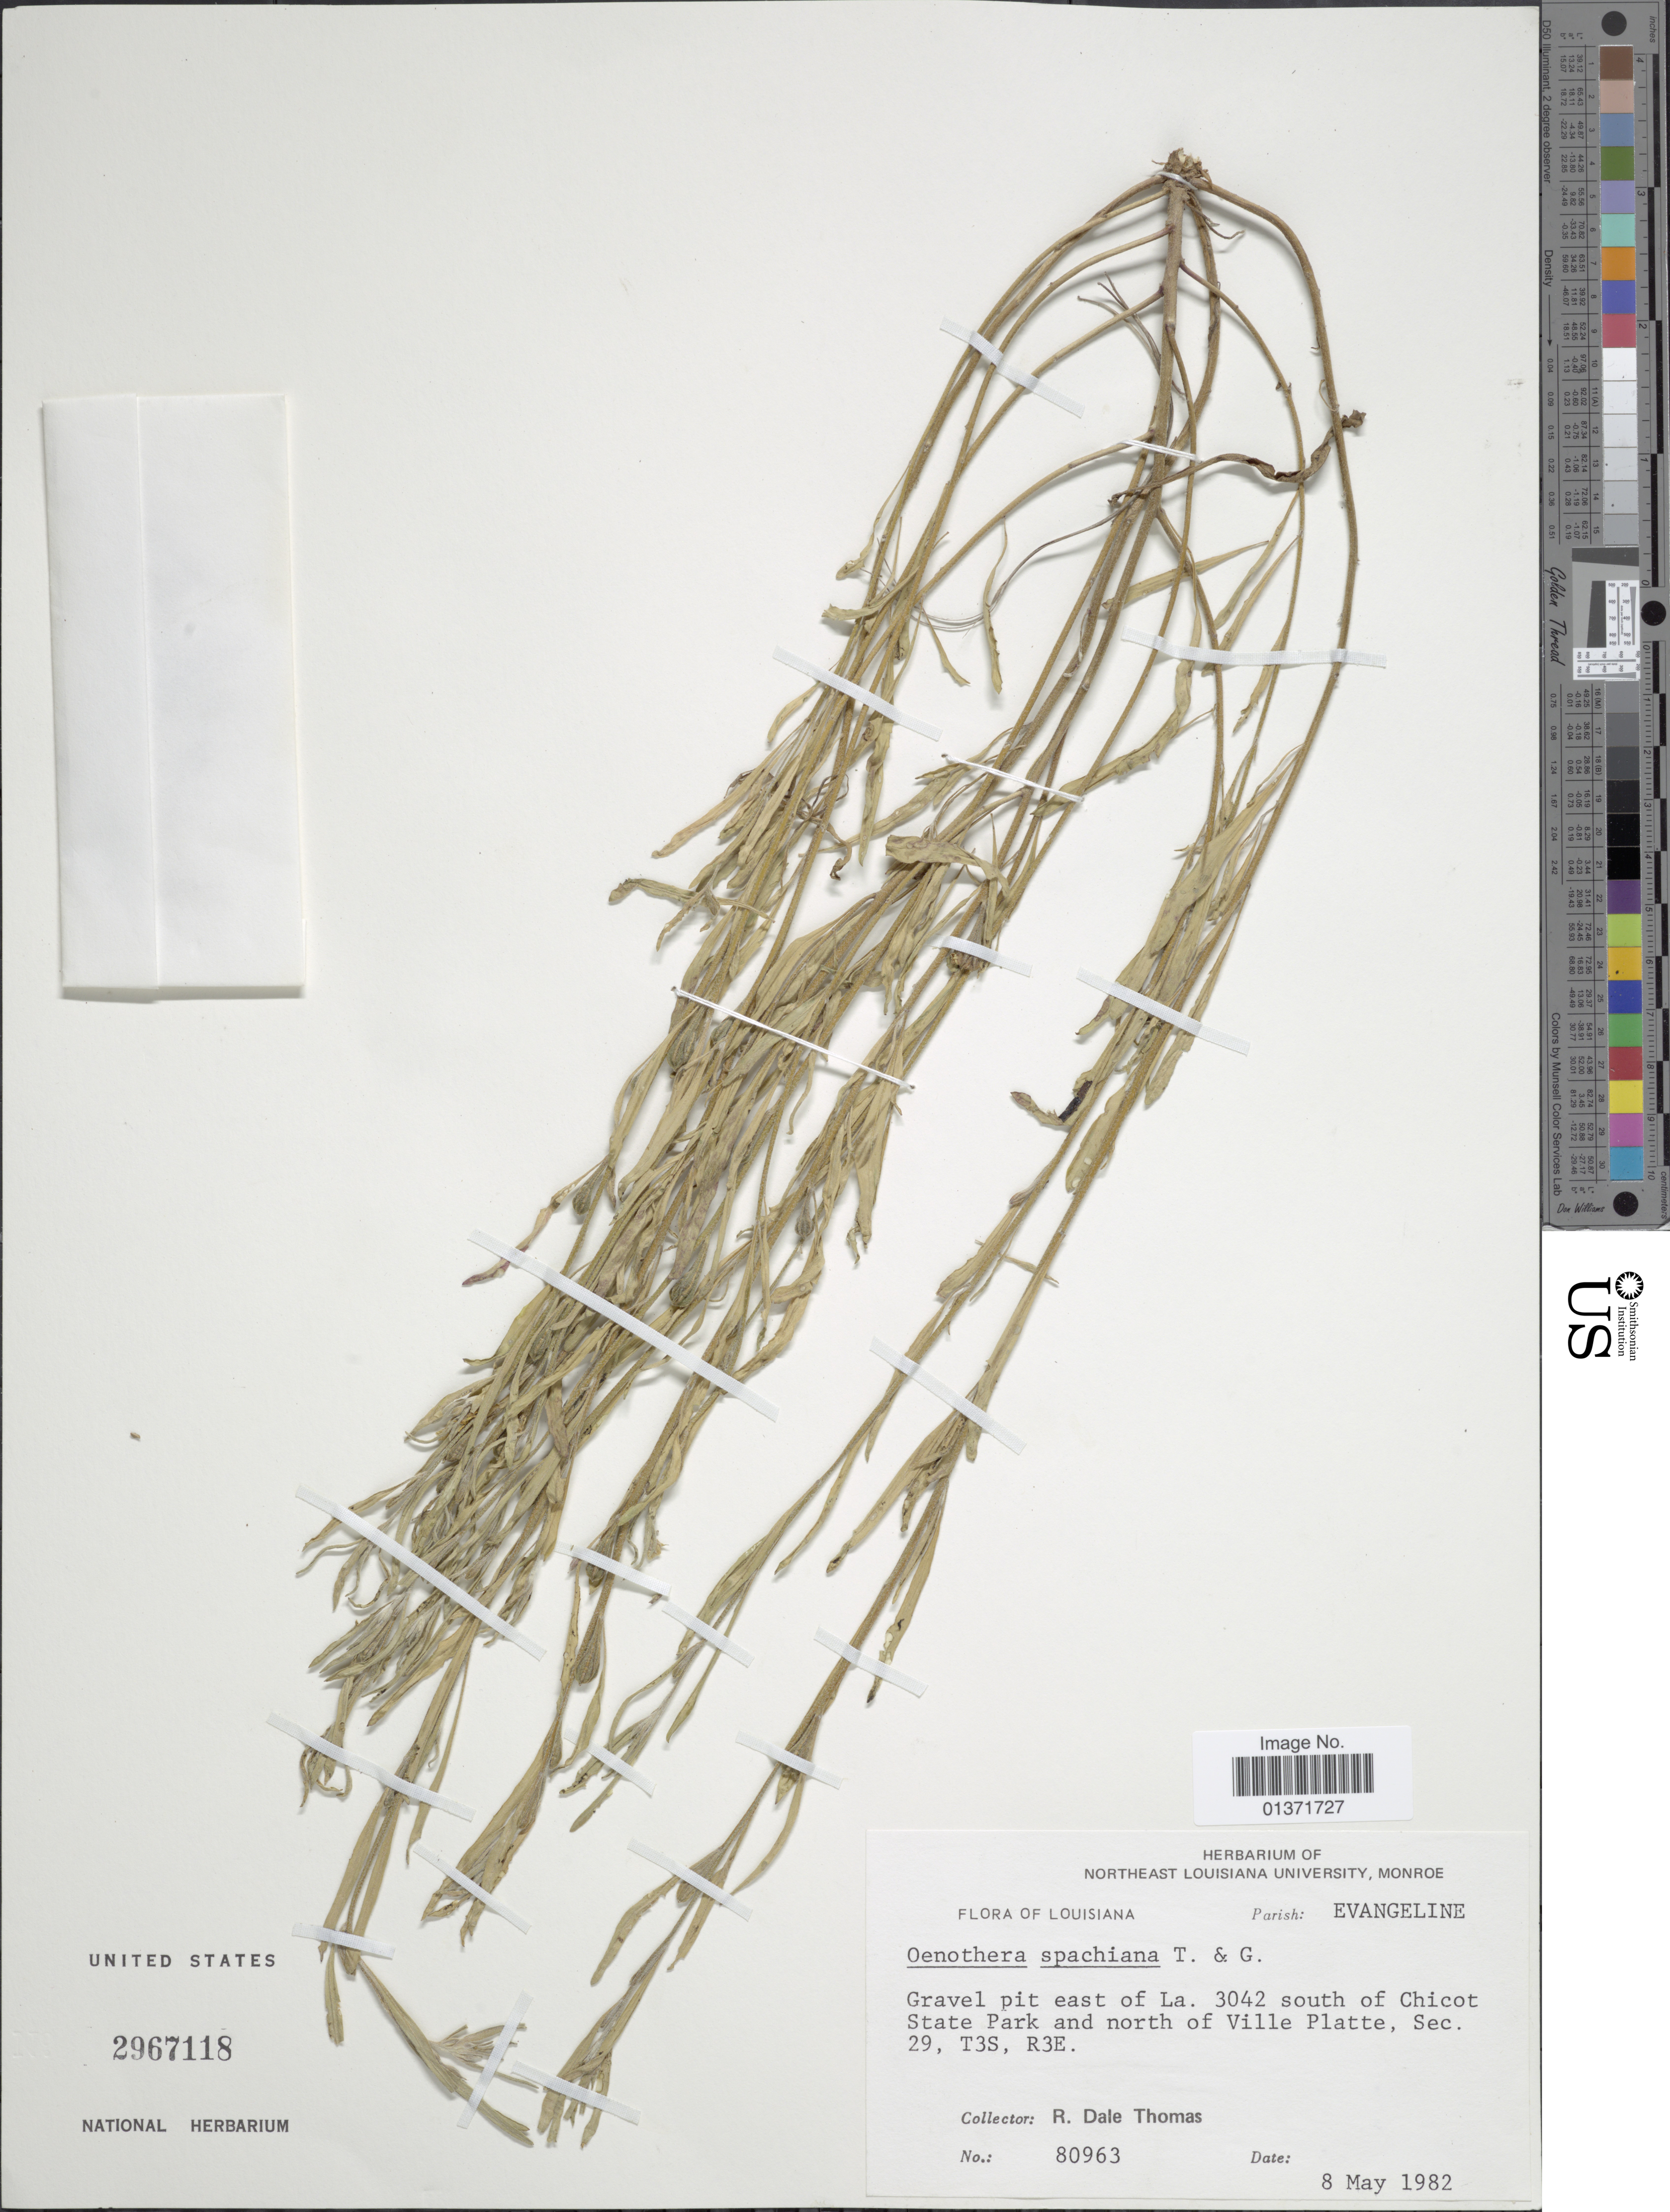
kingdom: Plantae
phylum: Tracheophyta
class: Magnoliopsida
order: Myrtales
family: Onagraceae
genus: Oenothera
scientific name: Oenothera spachiana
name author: Torr. & A. Gray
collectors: R. Thomas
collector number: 80963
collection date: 1982-05-08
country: United States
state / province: Louisiana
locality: Gravel pit east of La. 3042 south of Chicot State Park and north of Ville Platte, Sec. 29, T3S, R3E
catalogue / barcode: US 2967118